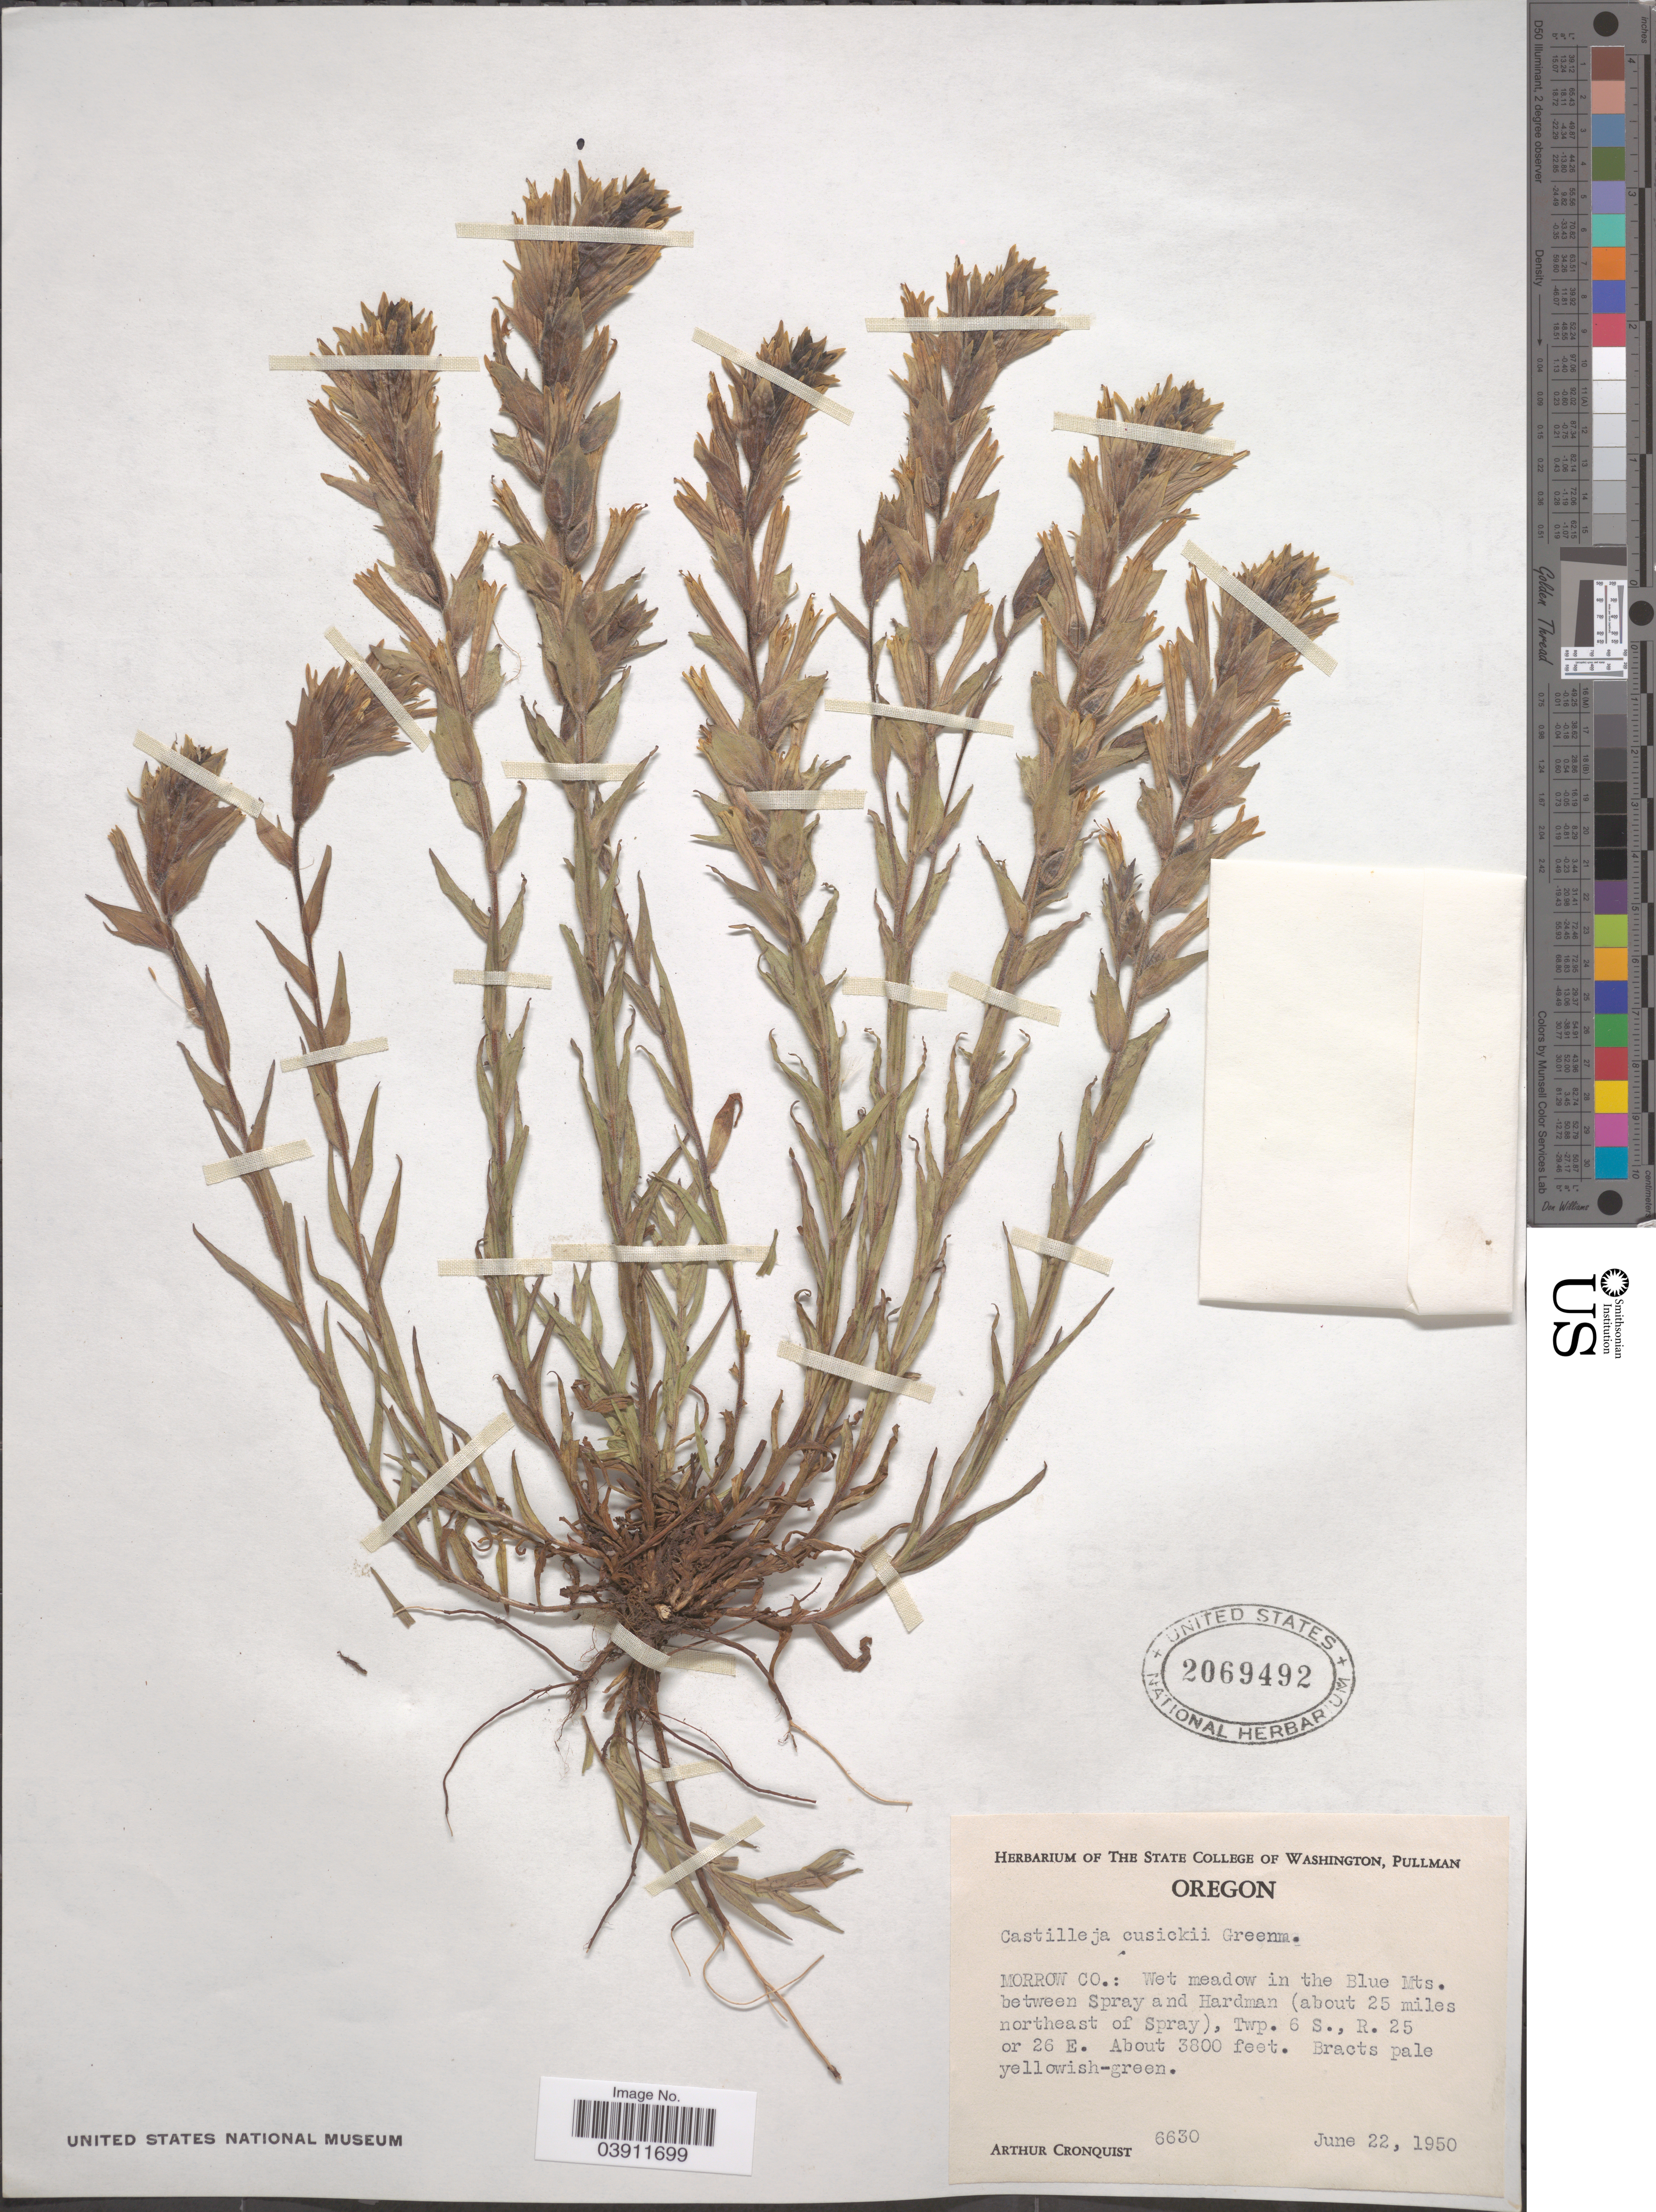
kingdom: Plantae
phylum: Tracheophyta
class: Magnoliopsida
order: Lamiales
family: Orobanchaceae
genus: Castilleja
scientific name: Castilleja cusickii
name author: Greenm.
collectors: A. J. Cronquist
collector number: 6630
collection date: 1950-06-22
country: United States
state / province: Oregon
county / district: Morrow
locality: Morrow Co.: in the Blue Mts. between Spray and Hardman (about 25 miles northeast of Spray), Twp. 6 S., R. 25 or 26 E.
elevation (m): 1158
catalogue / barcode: US 2069492